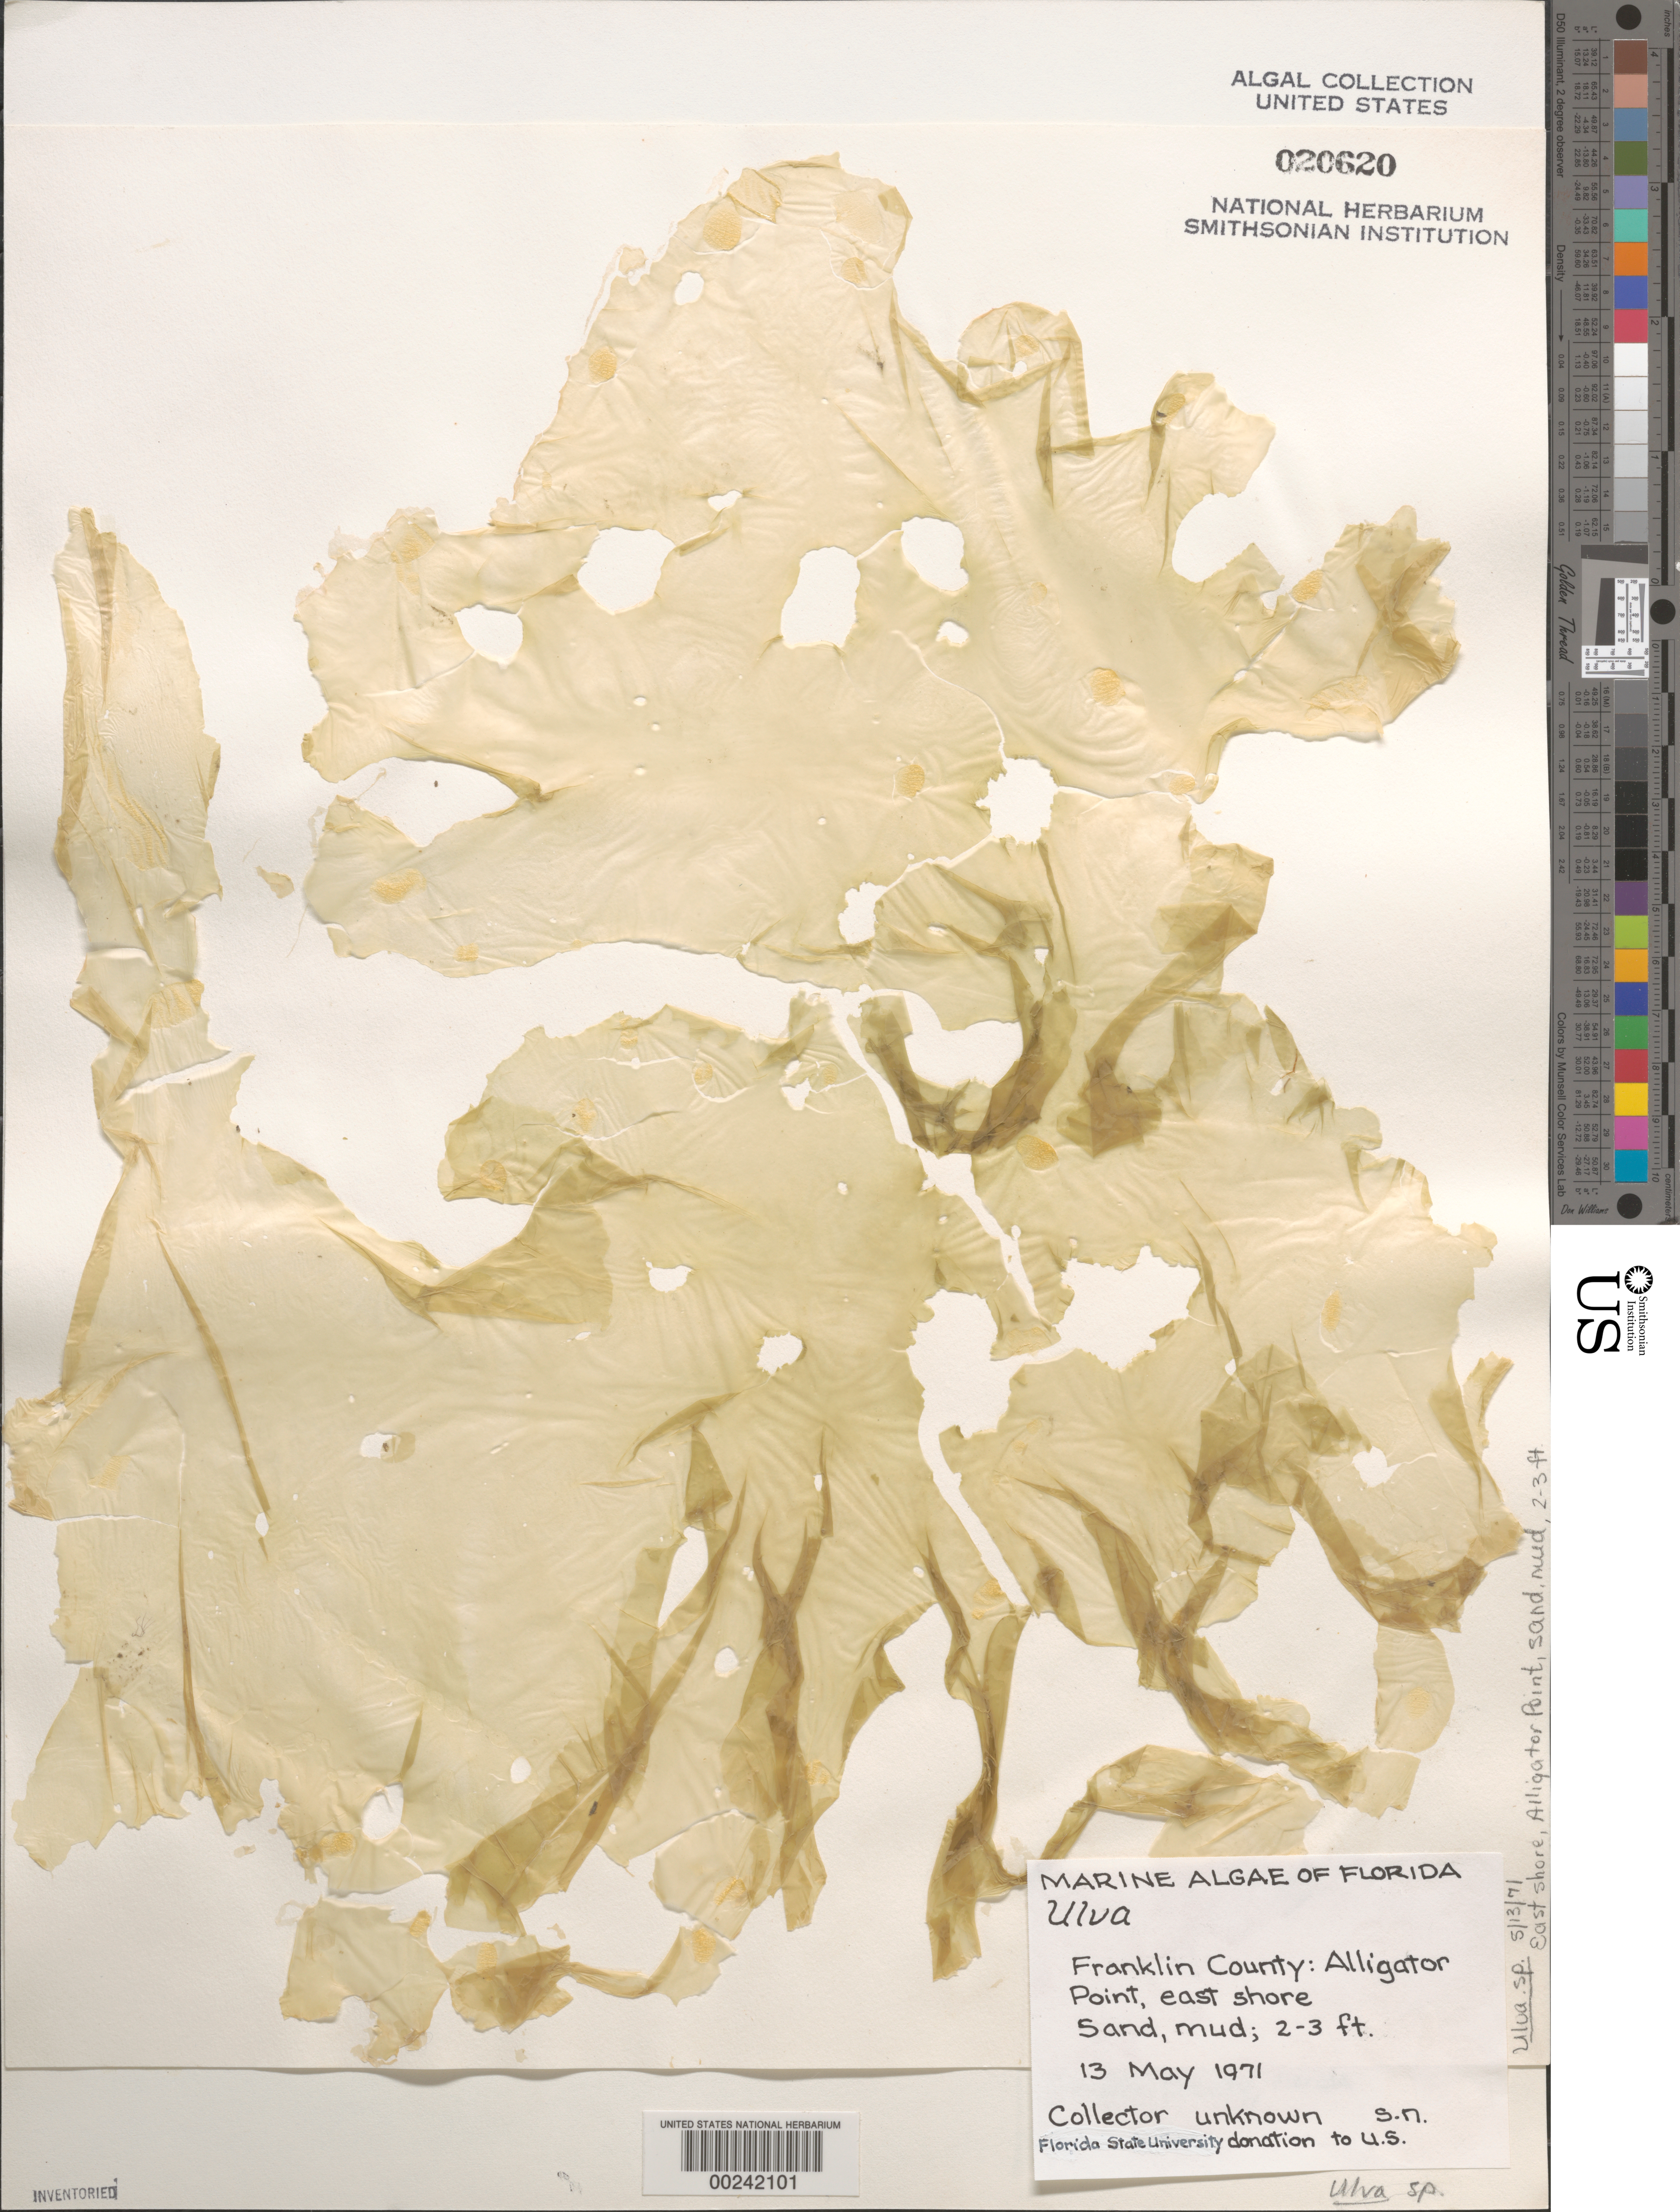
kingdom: Plantae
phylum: Chlorophyta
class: Ulvophyceae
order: Ulvales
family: Ulvaceae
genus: Ulva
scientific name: Ulva sp.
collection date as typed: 13 May 1971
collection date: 1971-05-13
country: United States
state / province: Florida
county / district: Franklin County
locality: Alligator Point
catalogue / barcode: US 20620